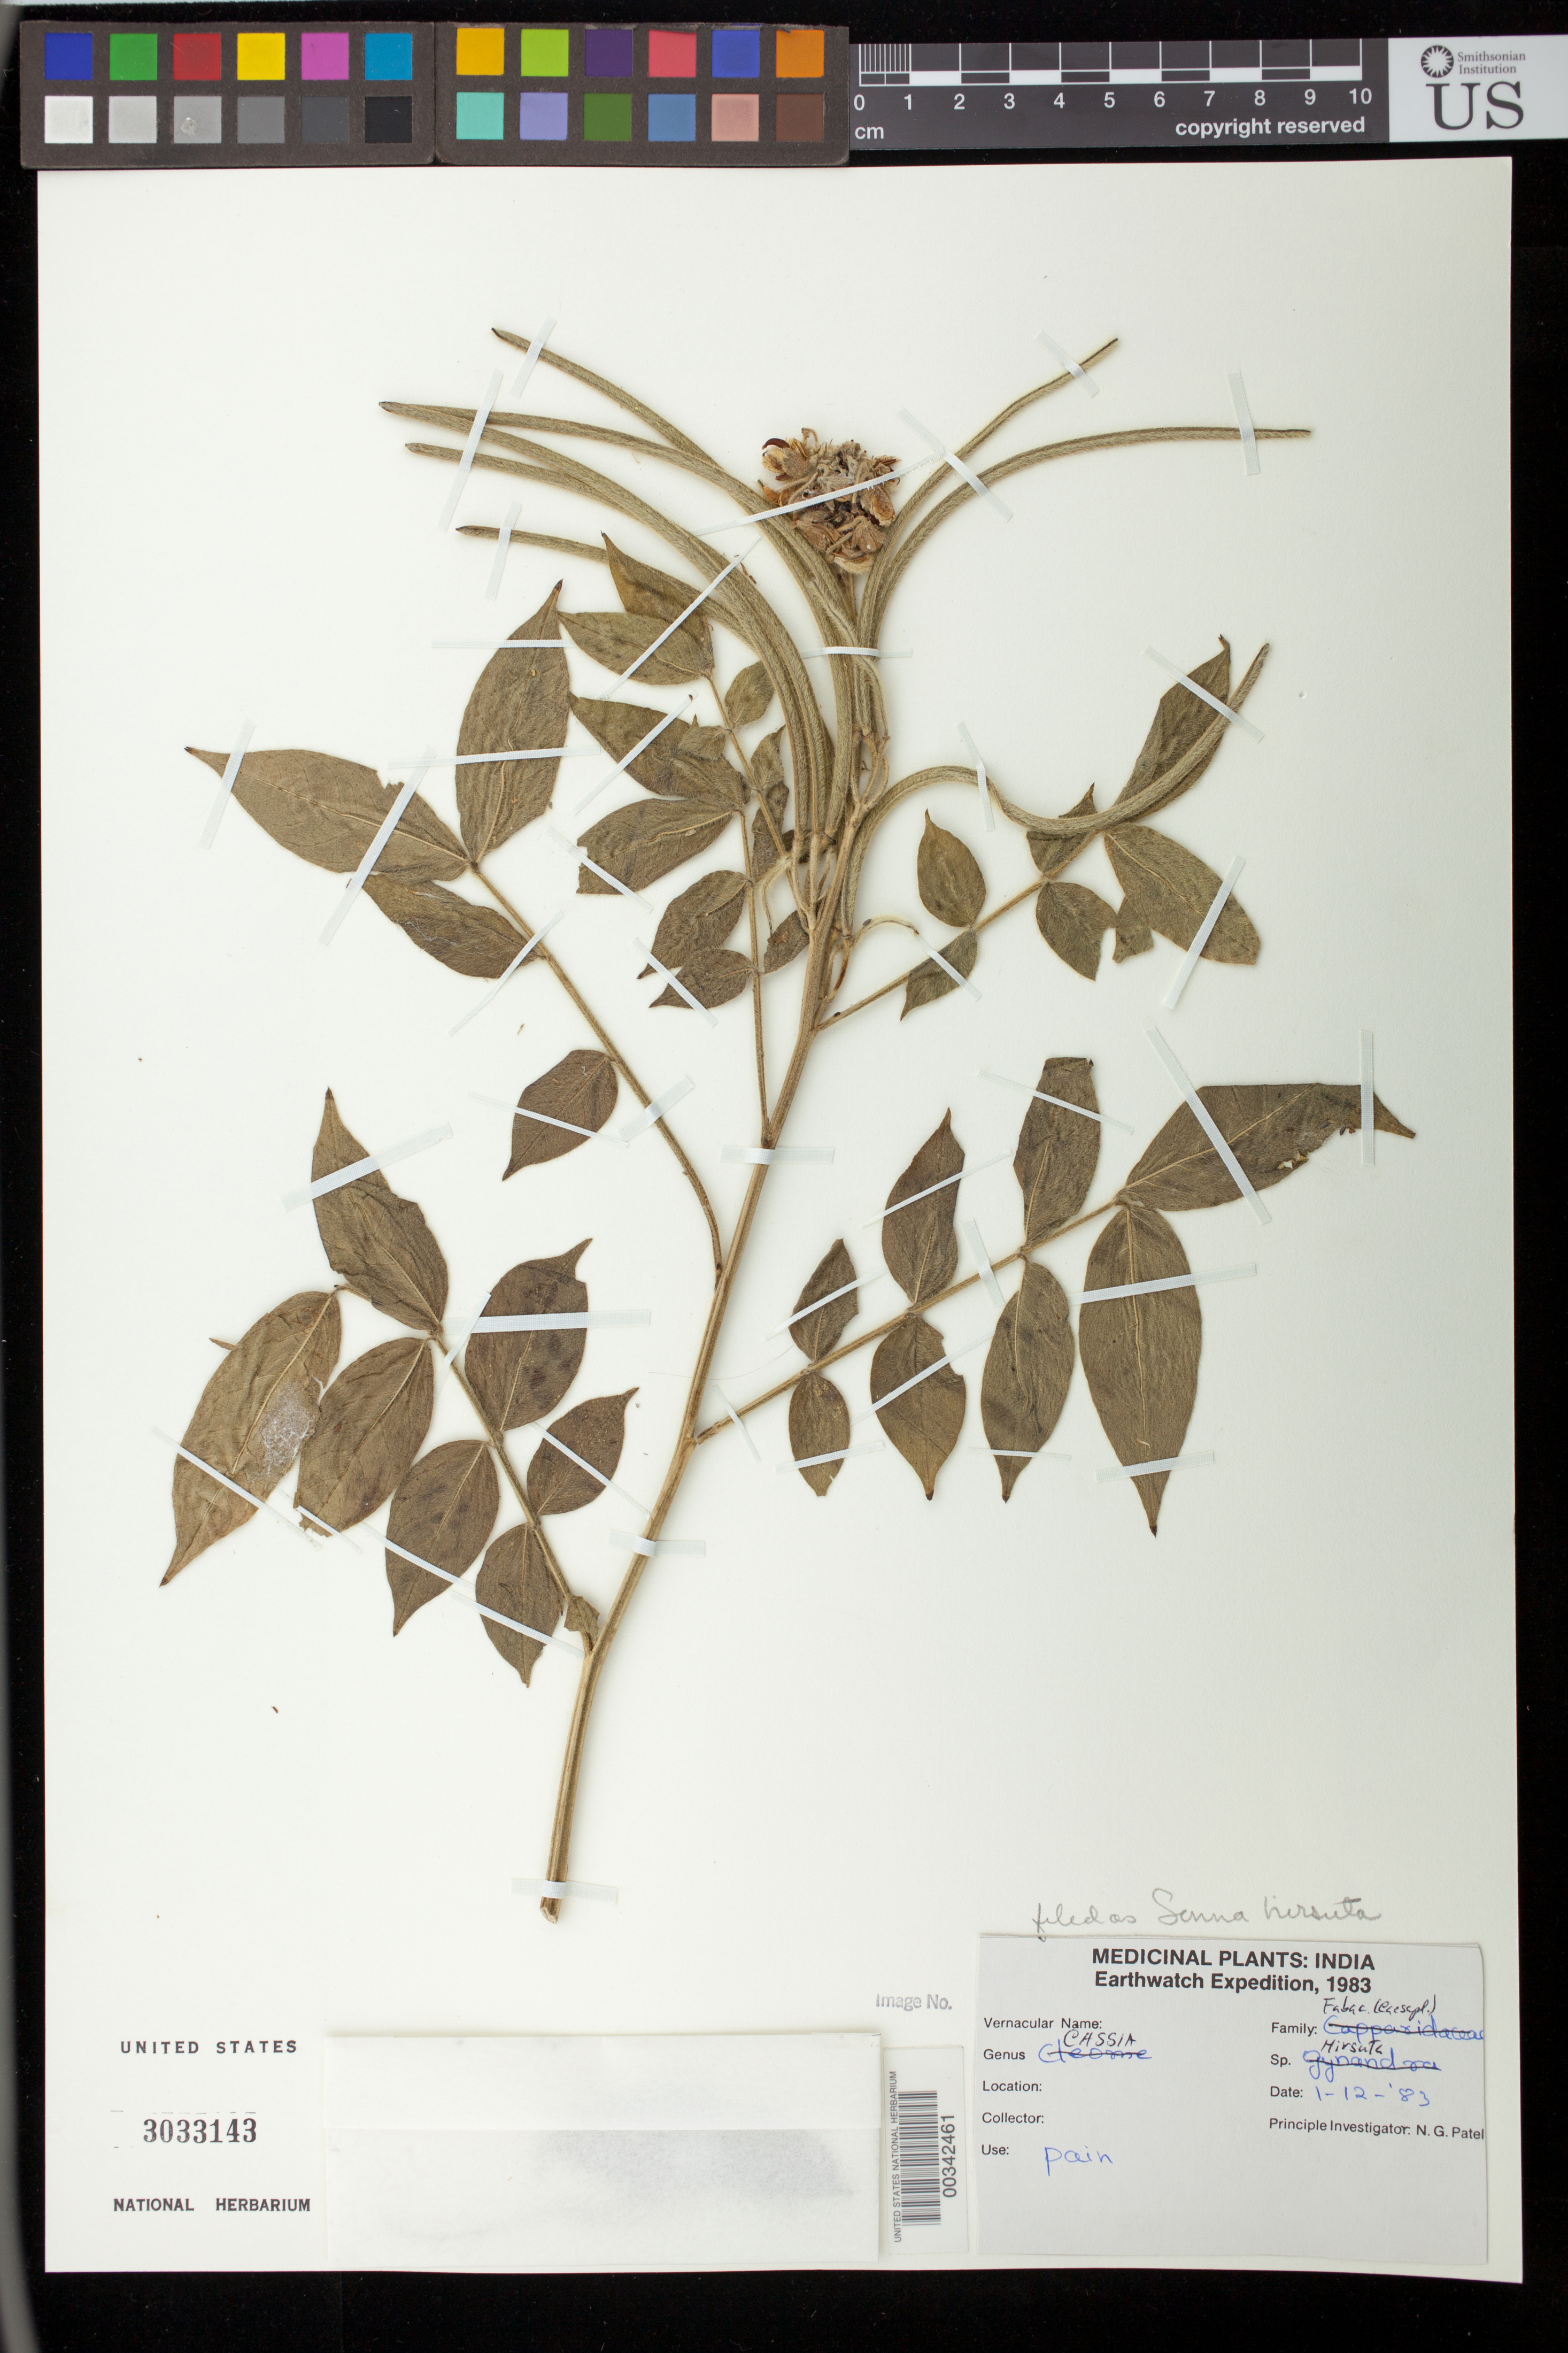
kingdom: Plantae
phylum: Tracheophyta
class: Magnoliopsida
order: Fabales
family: Fabaceae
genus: Senna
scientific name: Senna hirsuta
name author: (L.) H.S. Irwin & Barneby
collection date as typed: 01 Dec 1983 or 12 Jan 1983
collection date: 1983-01-12 or 1983-12-01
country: India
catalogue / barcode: US 3033143